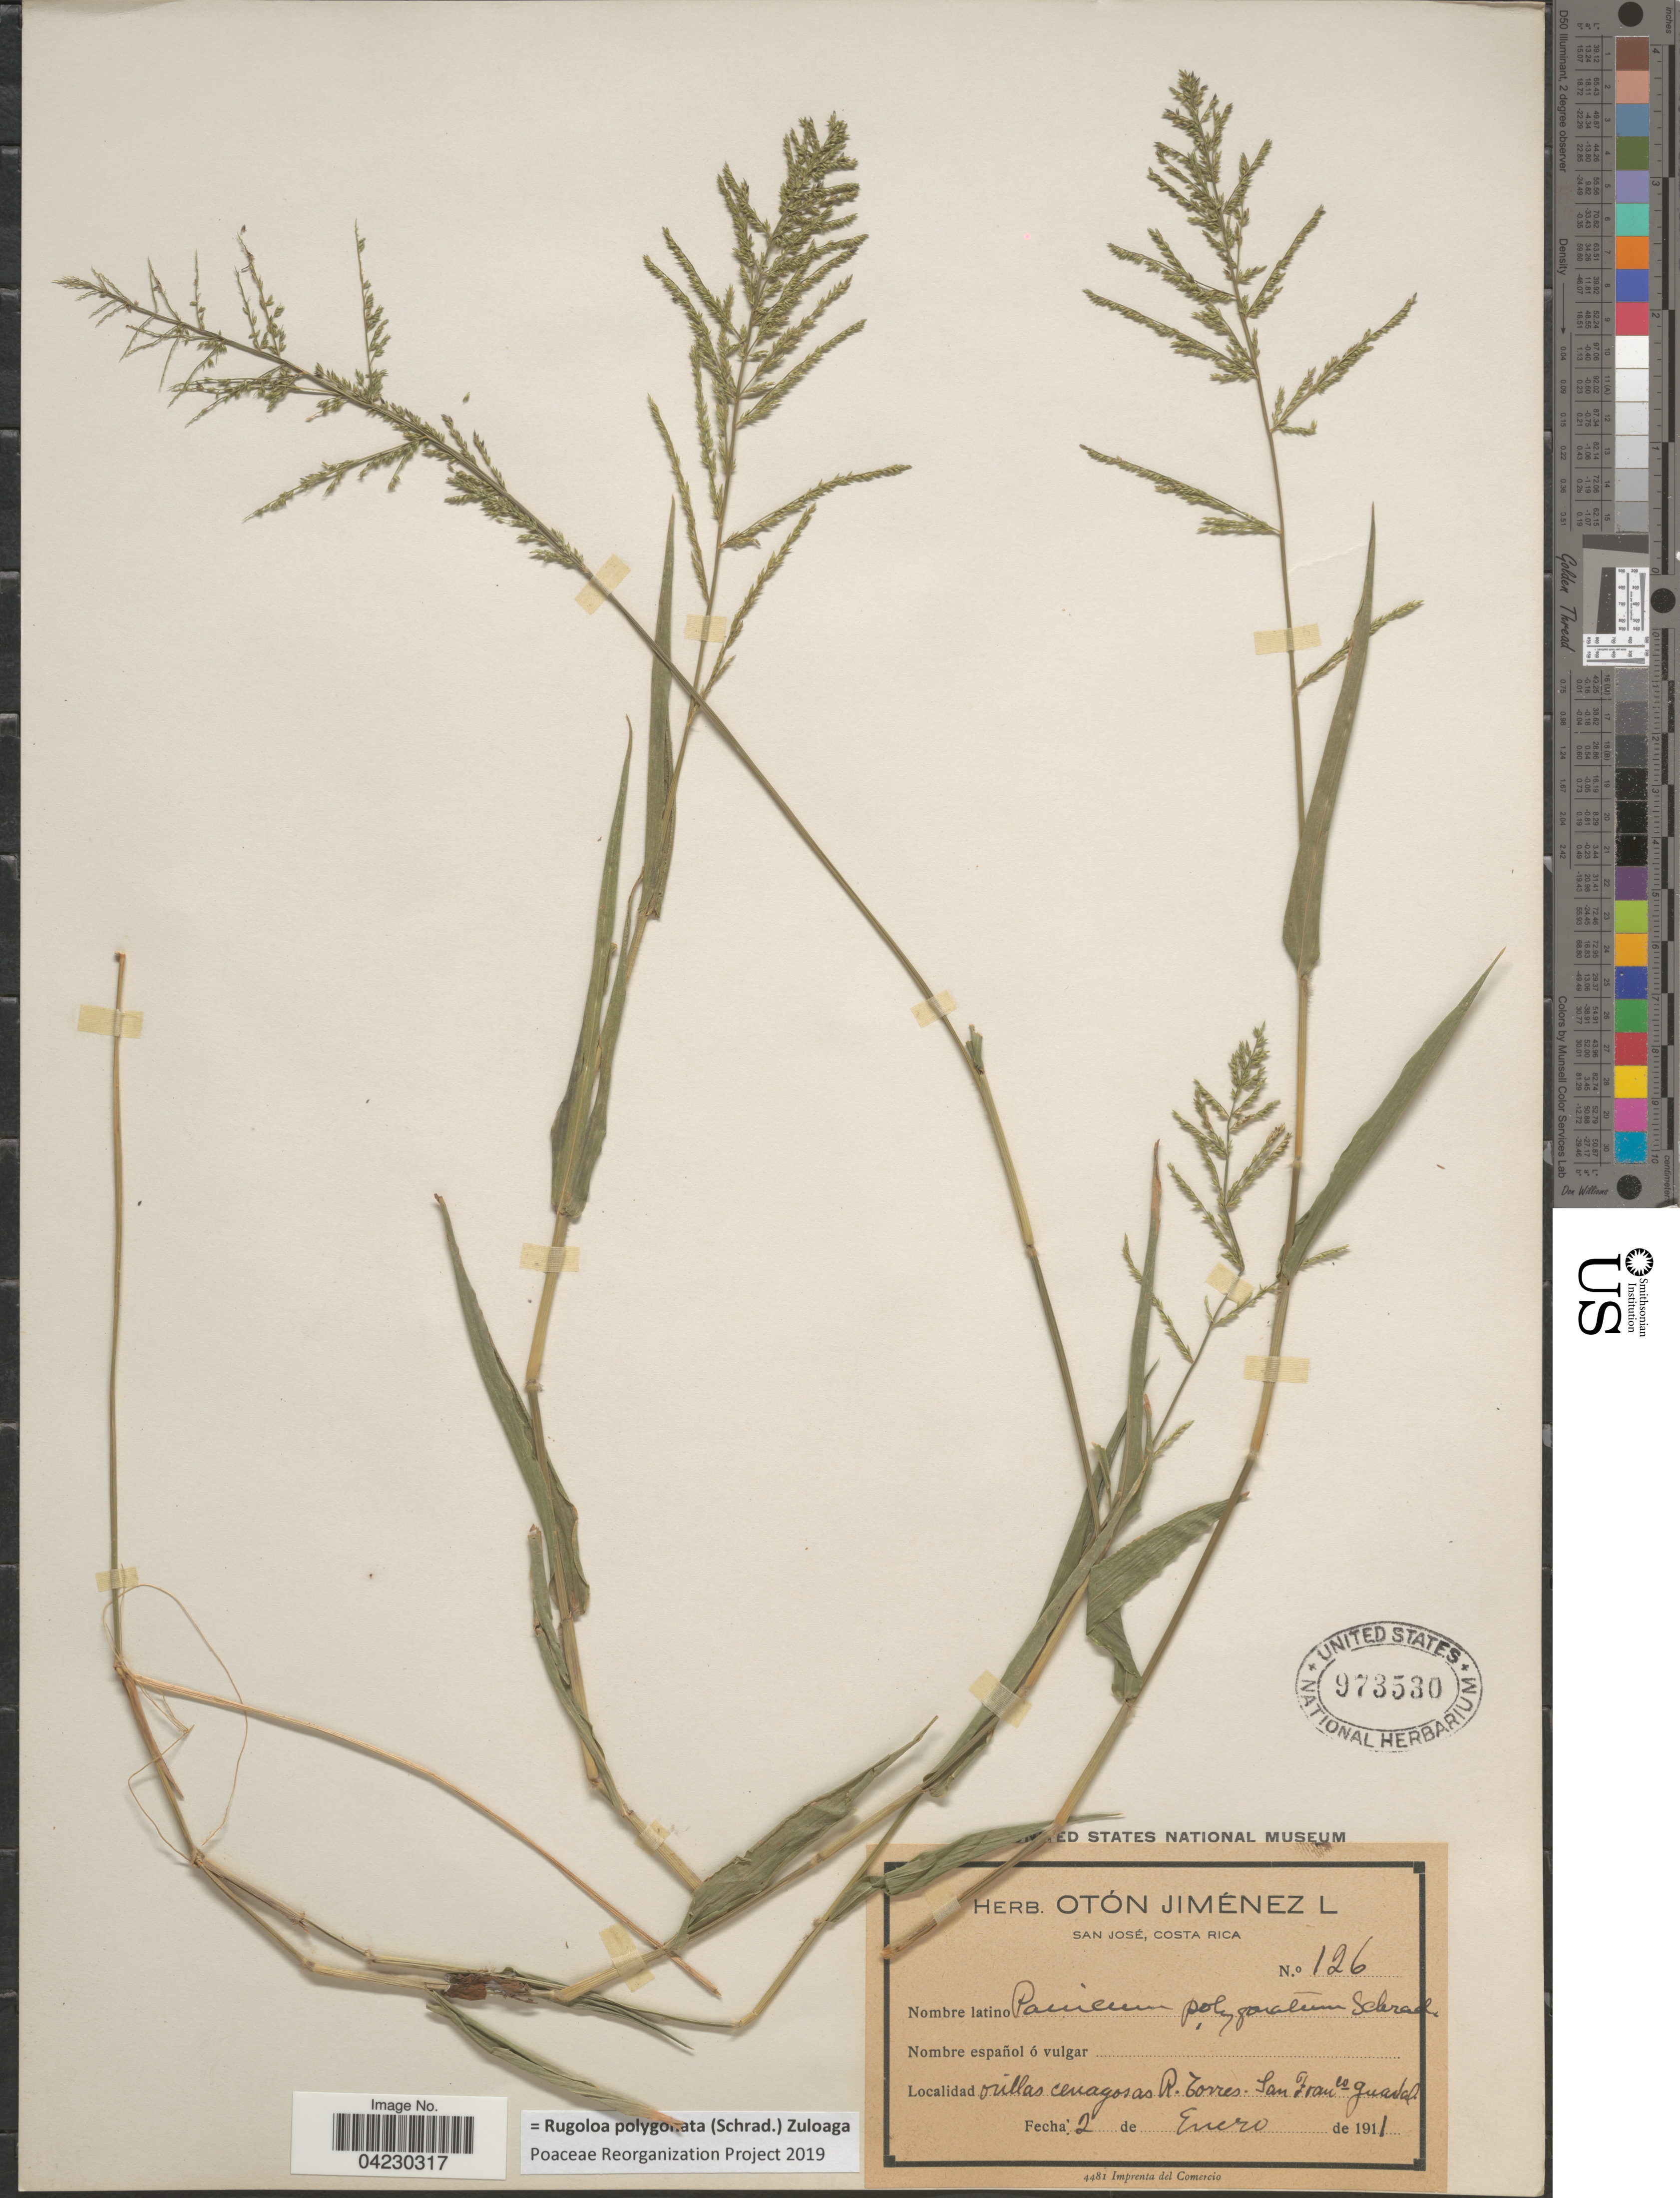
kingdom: Plantae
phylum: Tracheophyta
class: Liliopsida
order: Poales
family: Poaceae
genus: Rugoloa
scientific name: Rugoloa polygonata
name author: (Schrad.) Zuloaga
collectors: ex herb. O. Jimenez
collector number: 126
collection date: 1911-01-02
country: Costa Rica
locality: Orillas cenagosas R. Torres. San Franco Guadal.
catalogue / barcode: US 973530